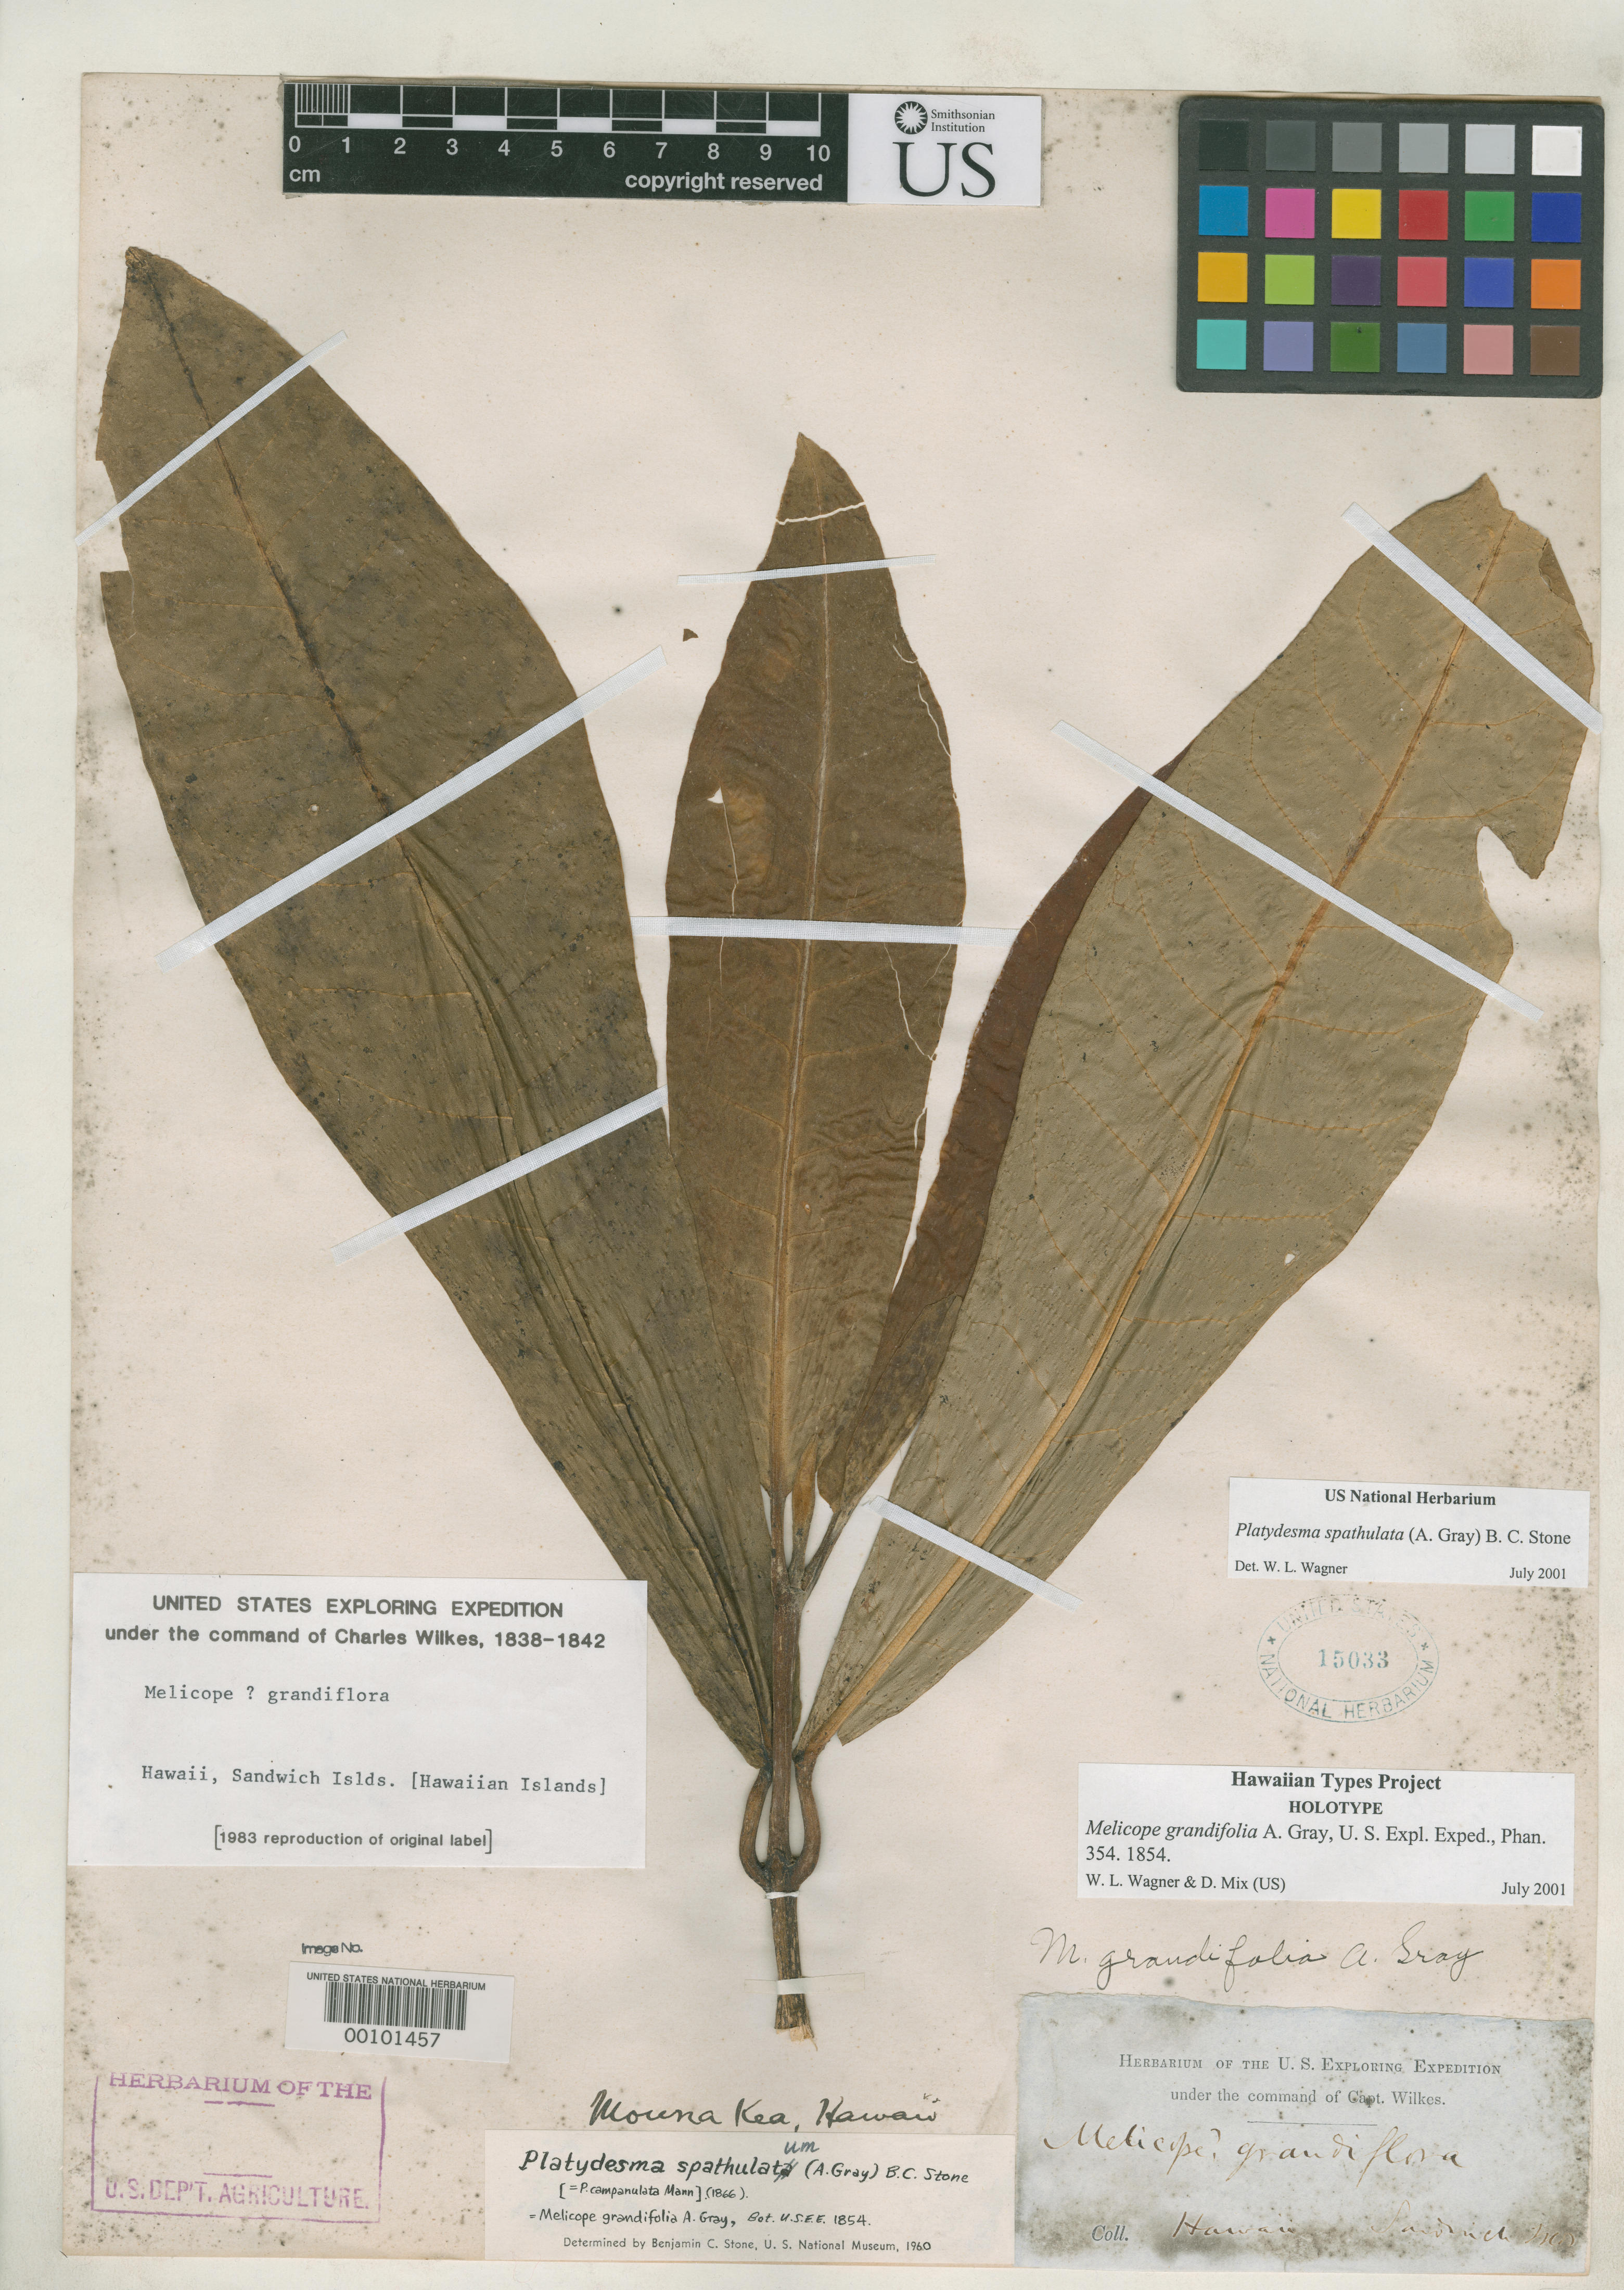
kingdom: Plantae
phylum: Tracheophyta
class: Magnoliopsida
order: Sapindales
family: Rutaceae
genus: Melicope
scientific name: Melicope grandifolia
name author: A. Gray in Wilkes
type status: Holotype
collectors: Wilkes Explor. Exped.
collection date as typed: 1838 to -- --- 1842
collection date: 1838/1842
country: United States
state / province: Hawaii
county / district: Hawaii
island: Hawaii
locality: Forests of Mauna Kea.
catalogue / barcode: US 15033